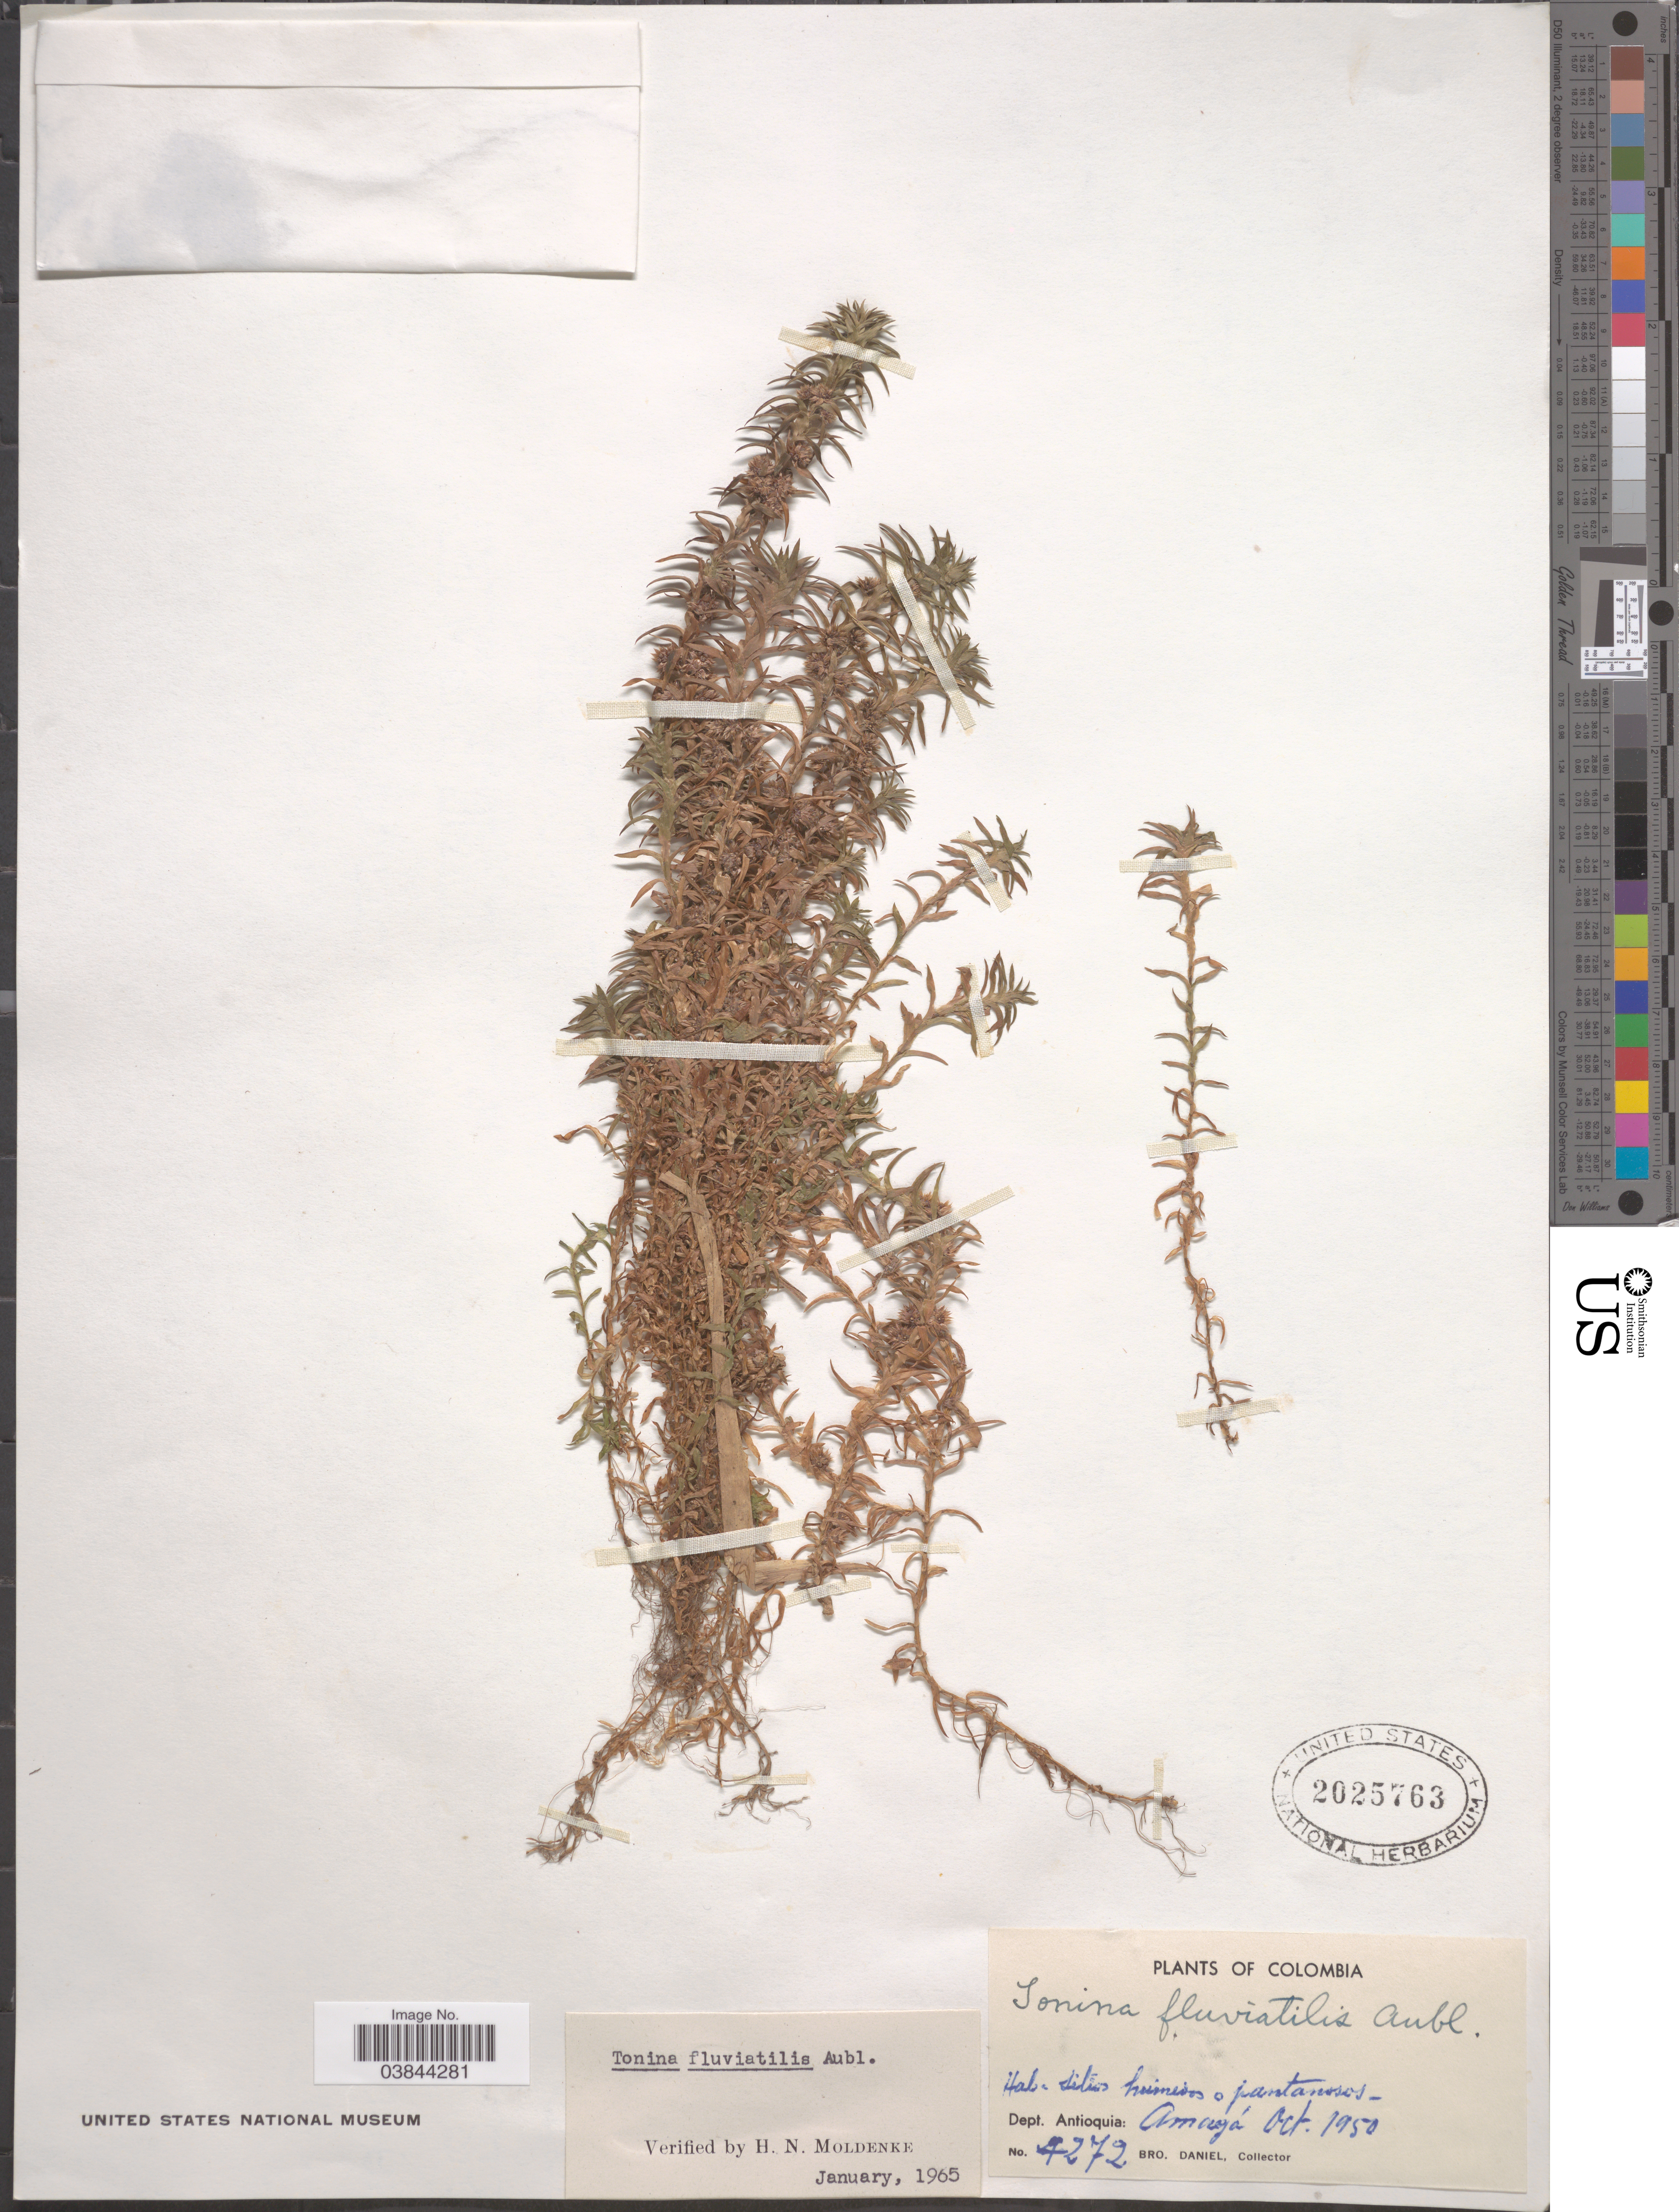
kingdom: Plantae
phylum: Tracheophyta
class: Liliopsida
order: Poales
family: Eriocaulaceae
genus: Tonina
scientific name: Tonina fluviatilis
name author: Aubl.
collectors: Bro. Daniel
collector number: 4272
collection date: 1950-10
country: Colombia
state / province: Antioquia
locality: Dept. Antioquia: Amayá.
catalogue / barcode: US 2025763